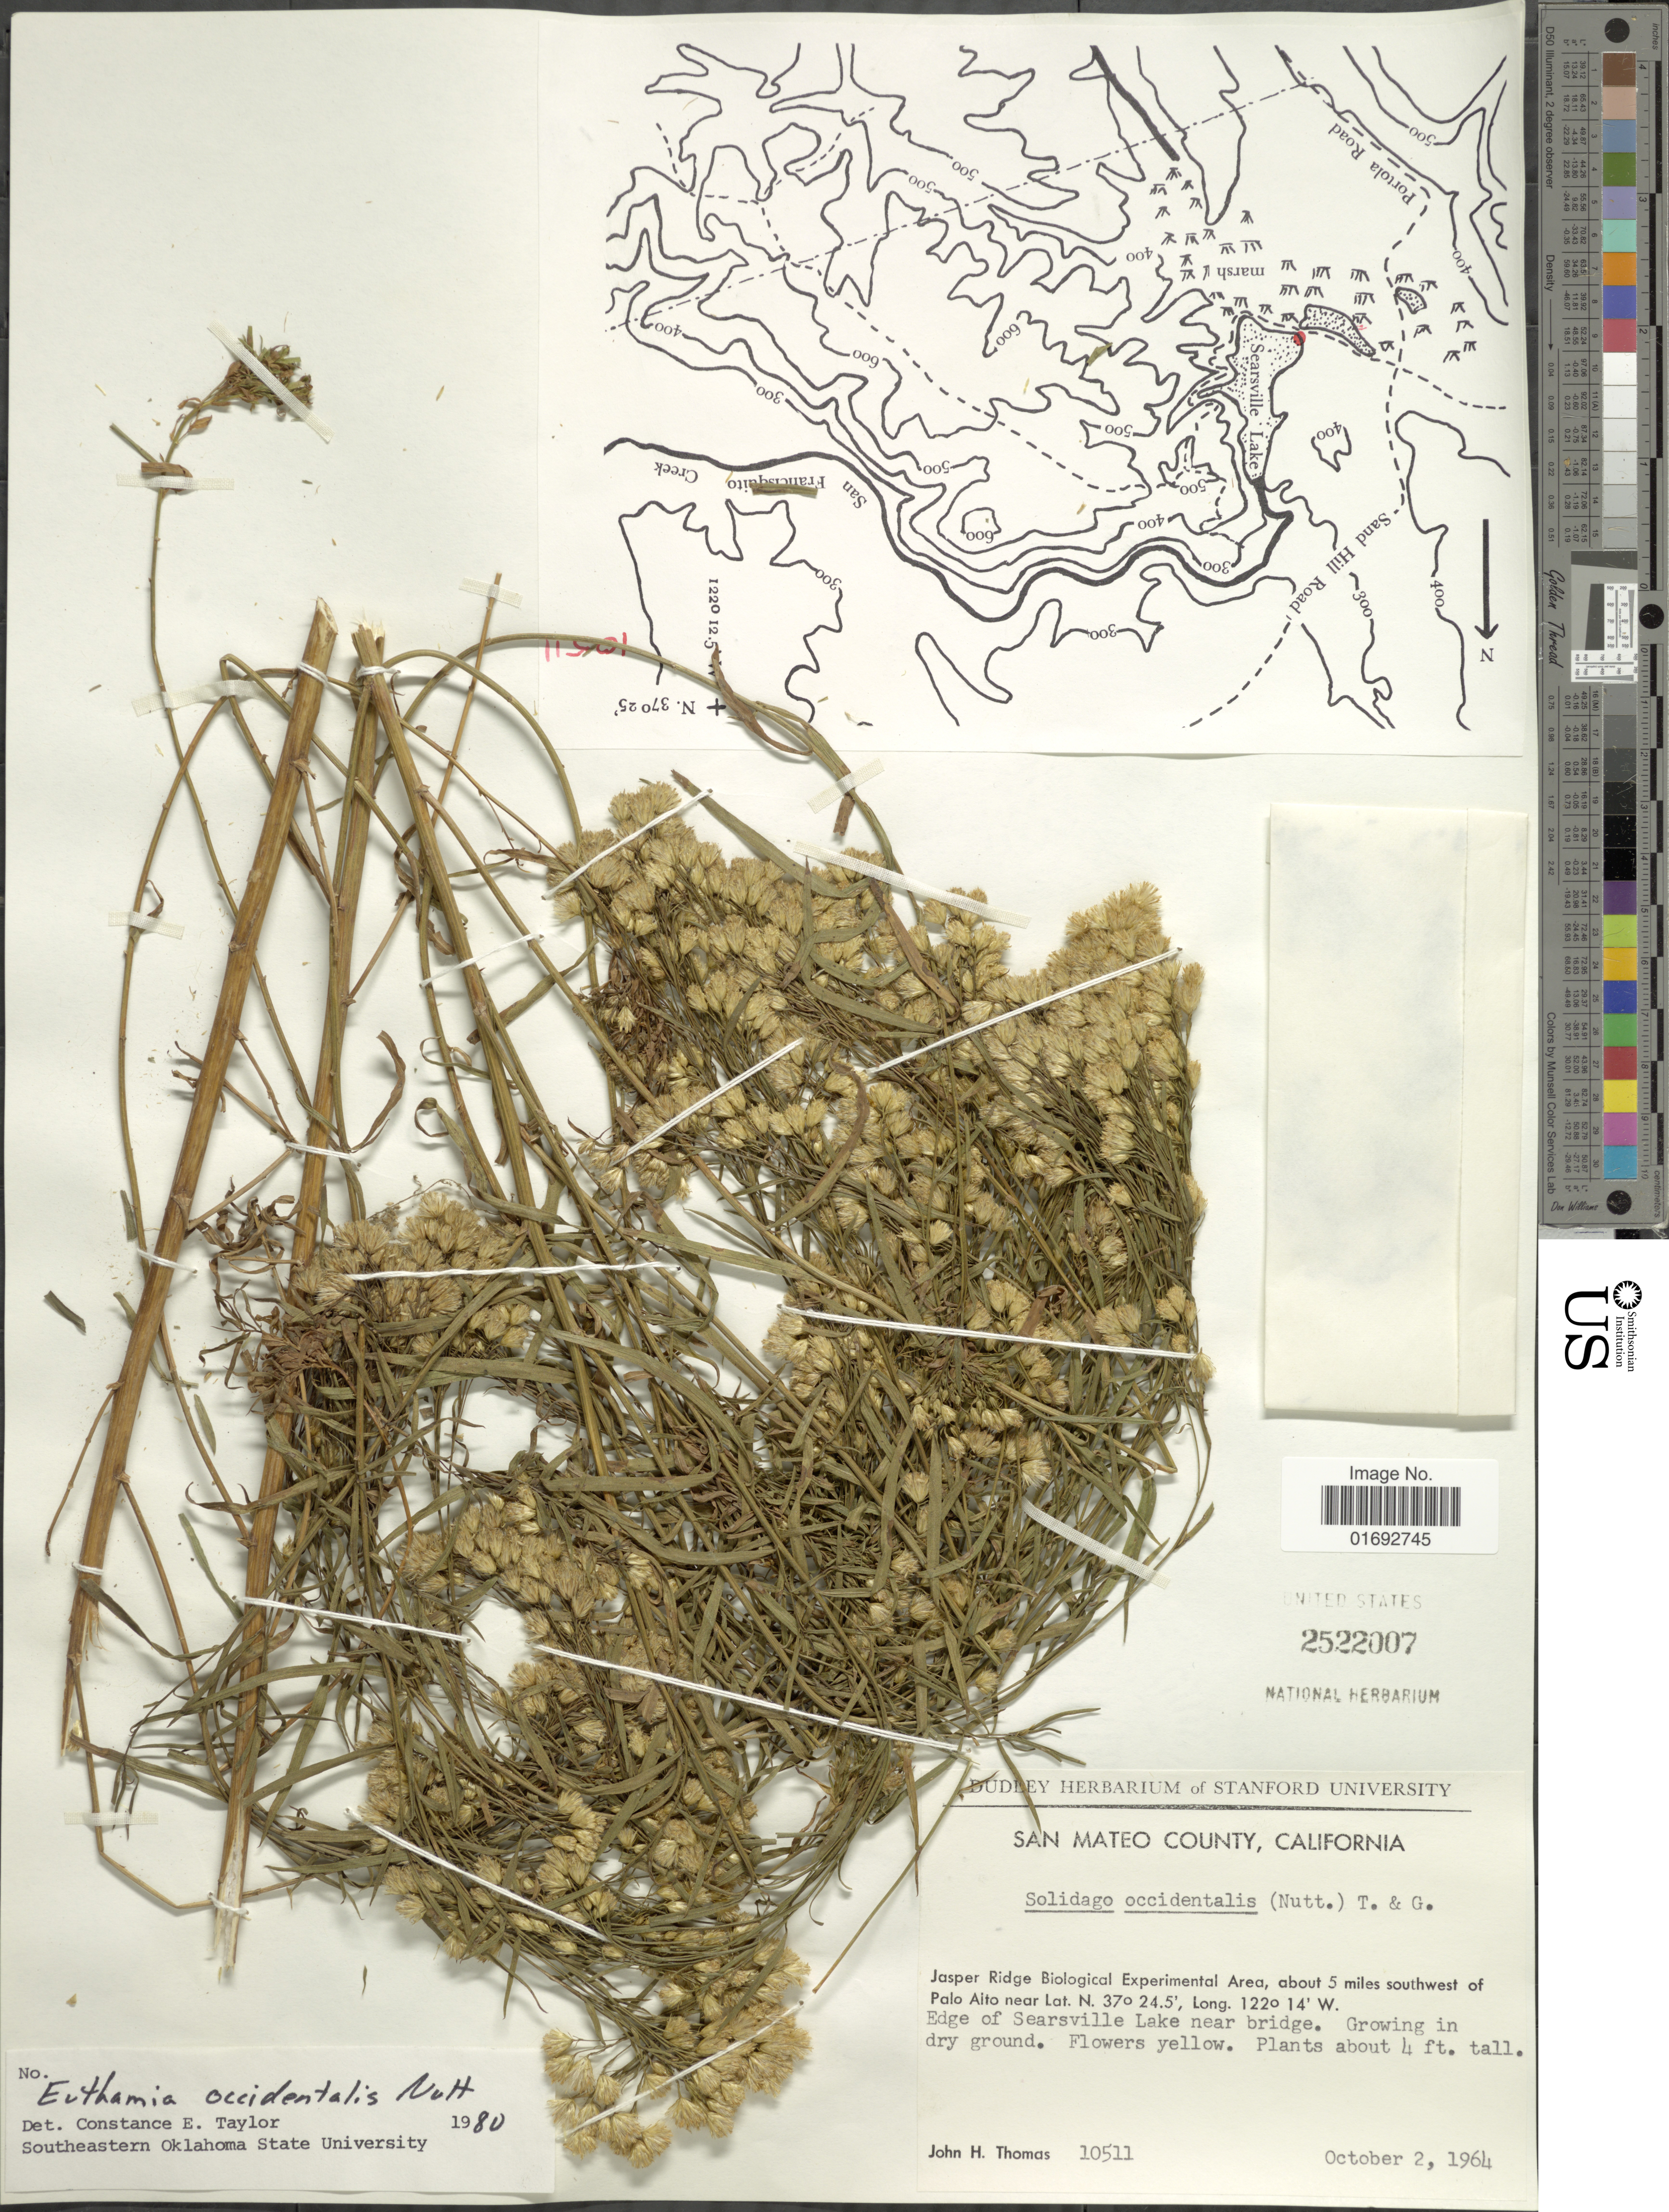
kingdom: Plantae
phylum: Tracheophyta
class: Magnoliopsida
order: Asterales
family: Asteraceae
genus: Euthamia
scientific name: Euthamia occidentalis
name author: Nutt.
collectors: J. H. Thomas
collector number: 10511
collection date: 1964-10-02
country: United States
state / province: California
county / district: San Mateo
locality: San Mateo County, Jasper Ridge Biological Experimental Area, about 5 miles southwest of Palo Alto, edge of Searsville Lake near bridge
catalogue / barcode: US 2522007